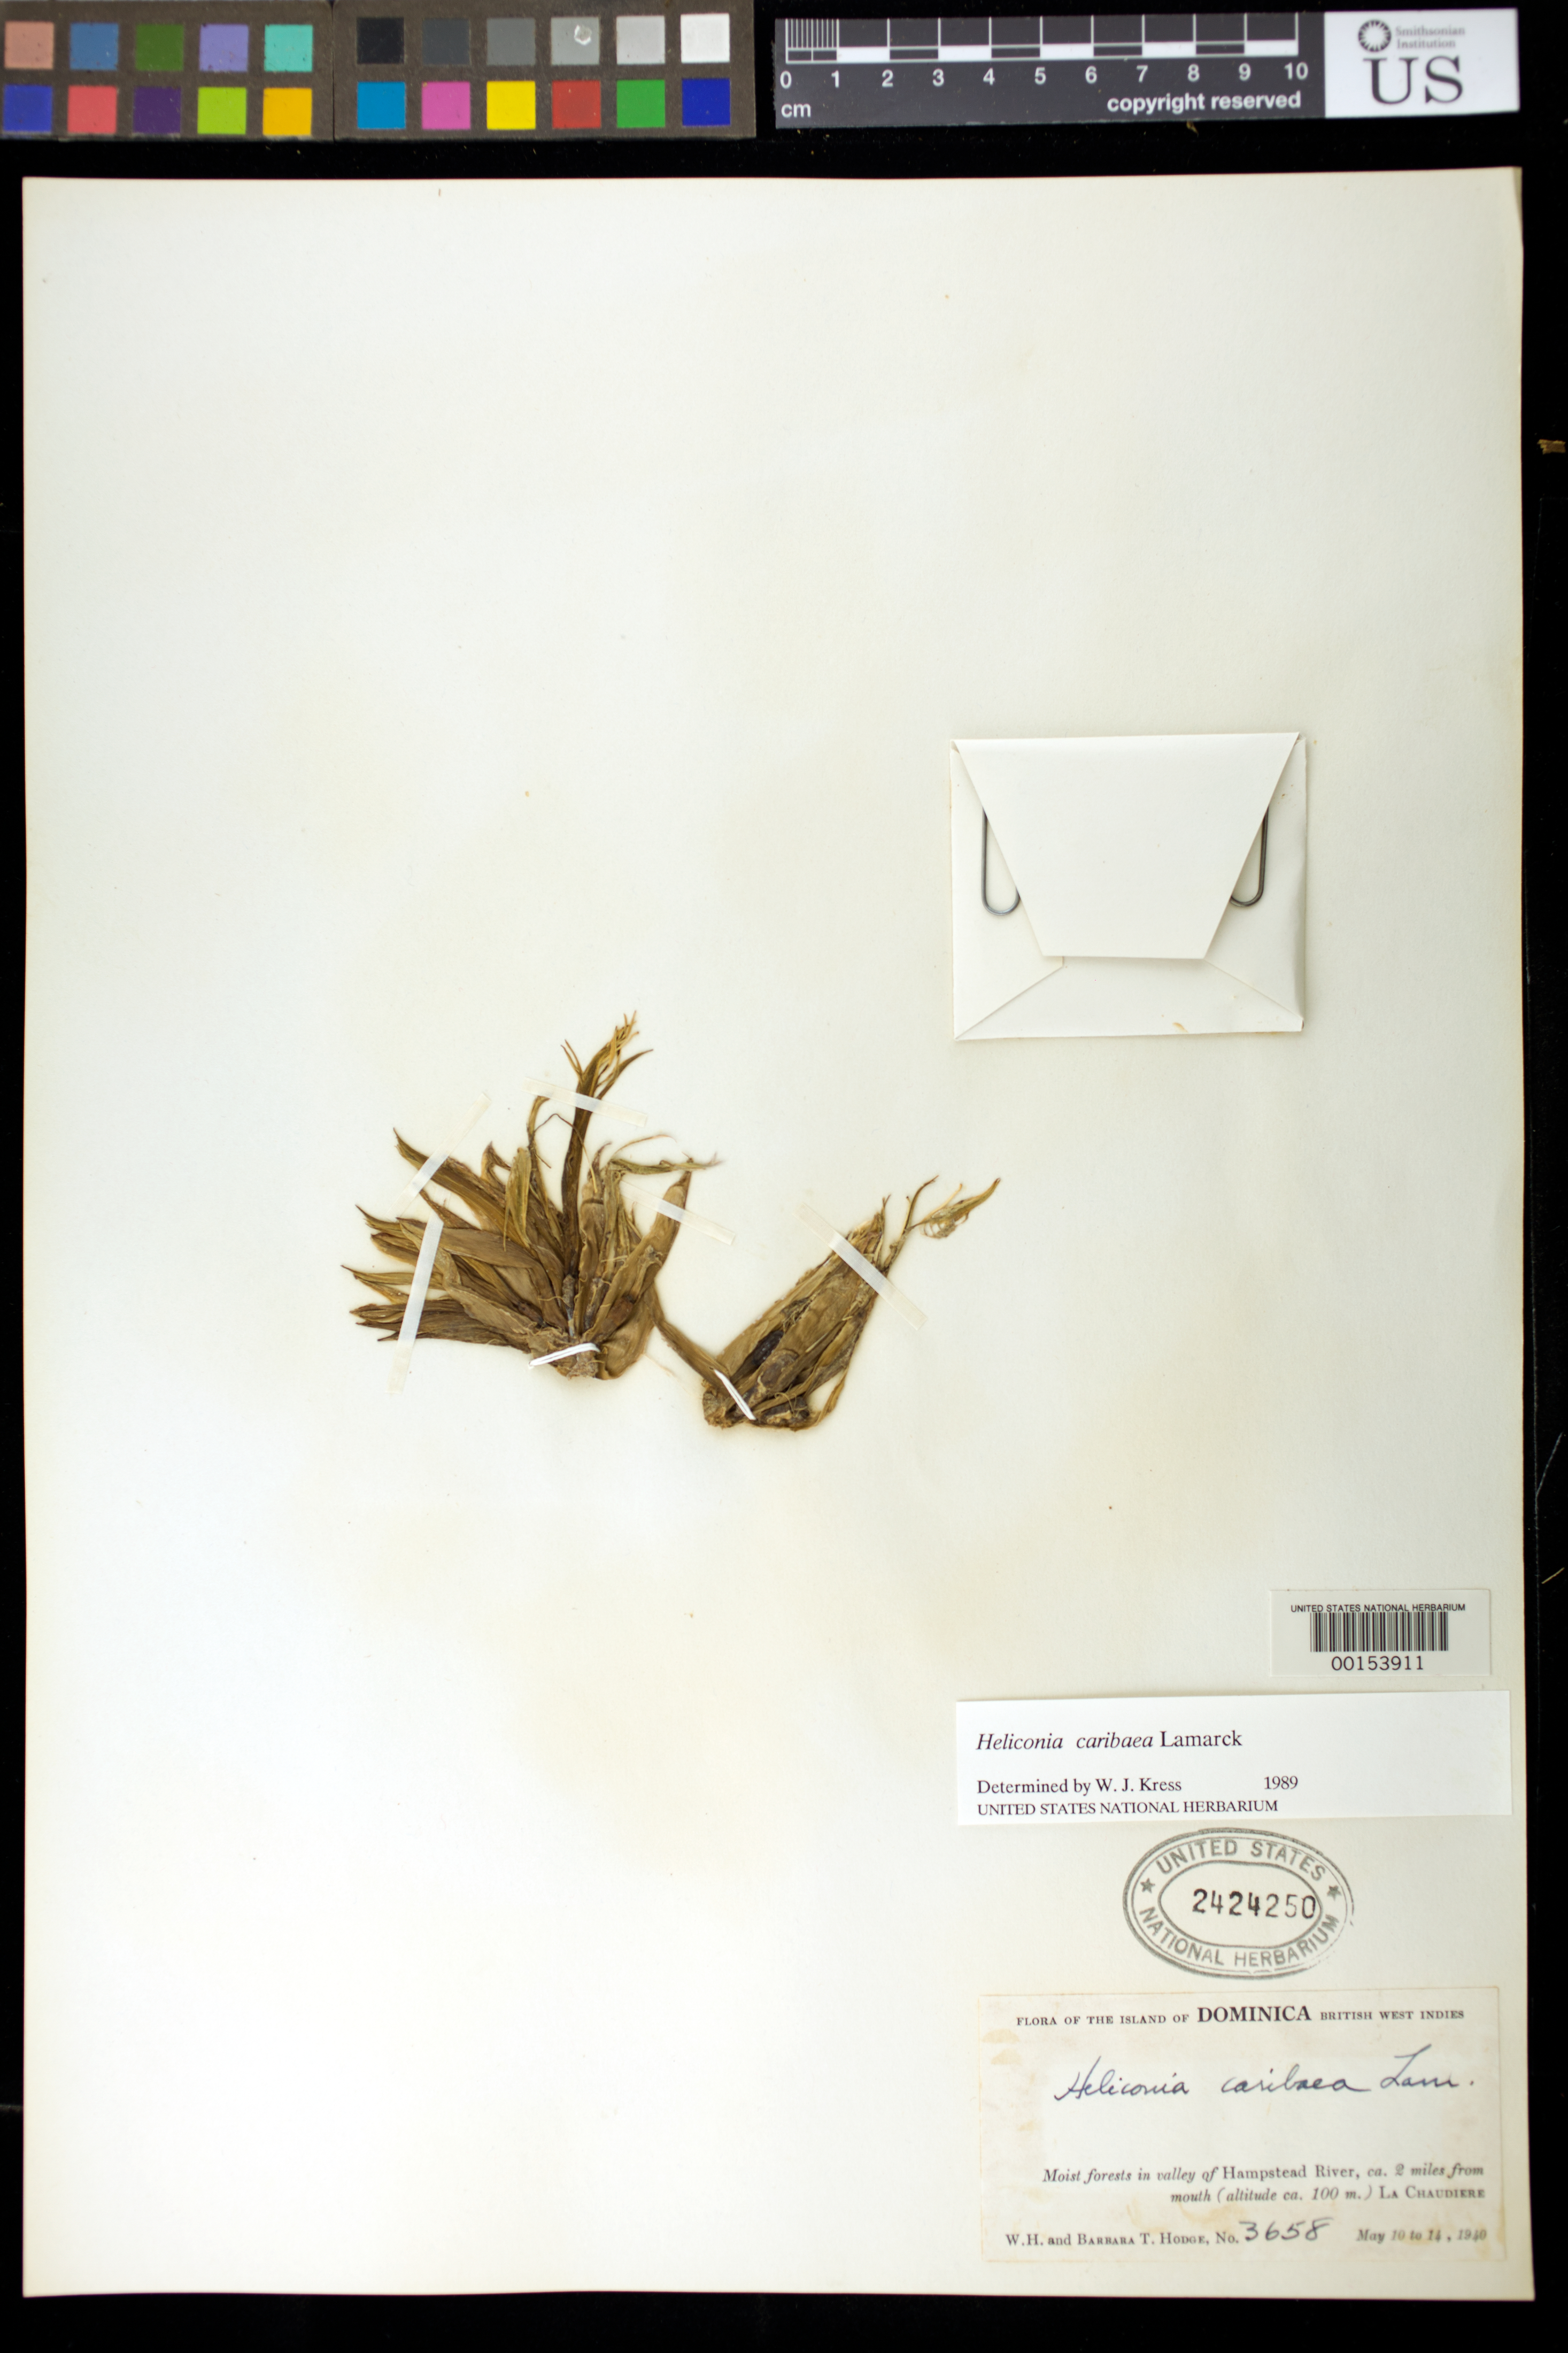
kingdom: Plantae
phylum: Tracheophyta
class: Liliopsida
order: Zingiberales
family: Heliconiaceae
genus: Heliconia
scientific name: Heliconia caribaea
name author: Lam.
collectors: W. Hodge & B. Hodge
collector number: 3658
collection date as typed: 10 May 1940 to 14 May 1940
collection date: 1940-05-10/1940-05-14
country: Dominica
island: Dominica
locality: Moist forests in valley of hampstead river, ca. 2 miles from mouth la chaudiere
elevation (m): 100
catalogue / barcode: US 2424250